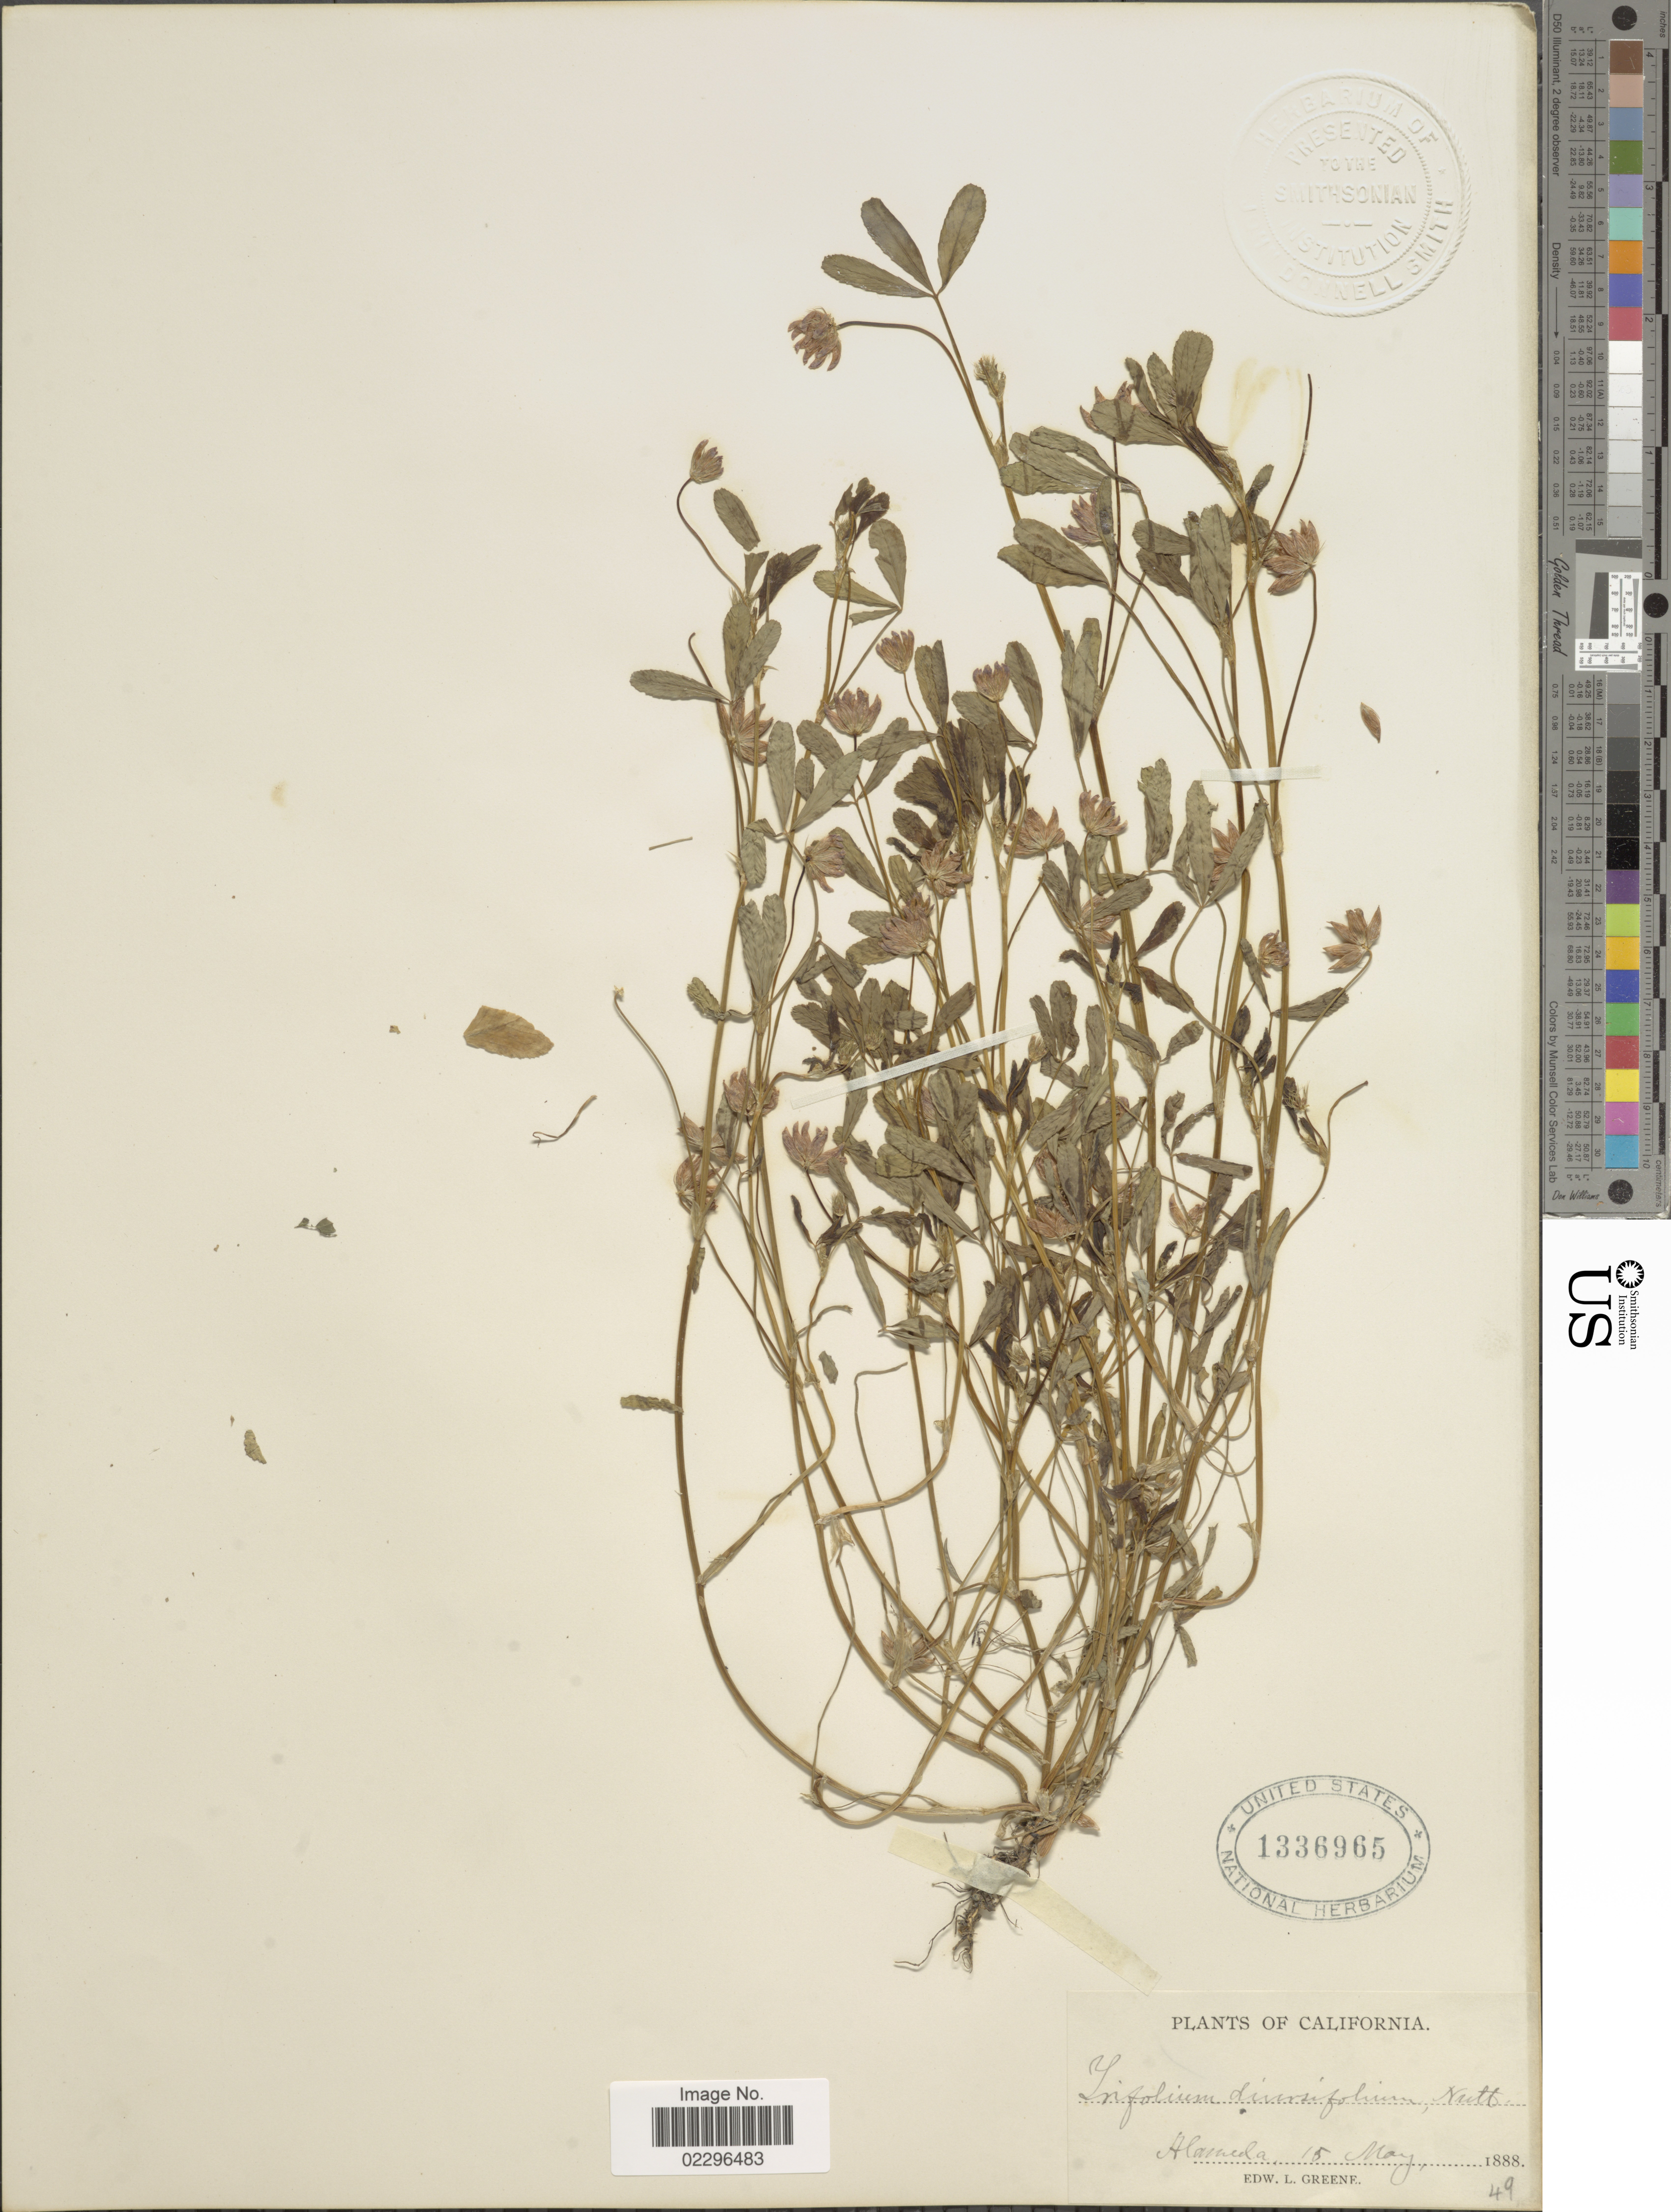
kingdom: Plantae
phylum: Tracheophyta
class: Magnoliopsida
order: Fabales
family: Fabaceae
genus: Trifolium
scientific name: Trifolium fucatum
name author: Lindl.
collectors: E. L. Greene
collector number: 49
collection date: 1888-05-15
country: United States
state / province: California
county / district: Alameda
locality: Alameda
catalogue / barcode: US 1336965